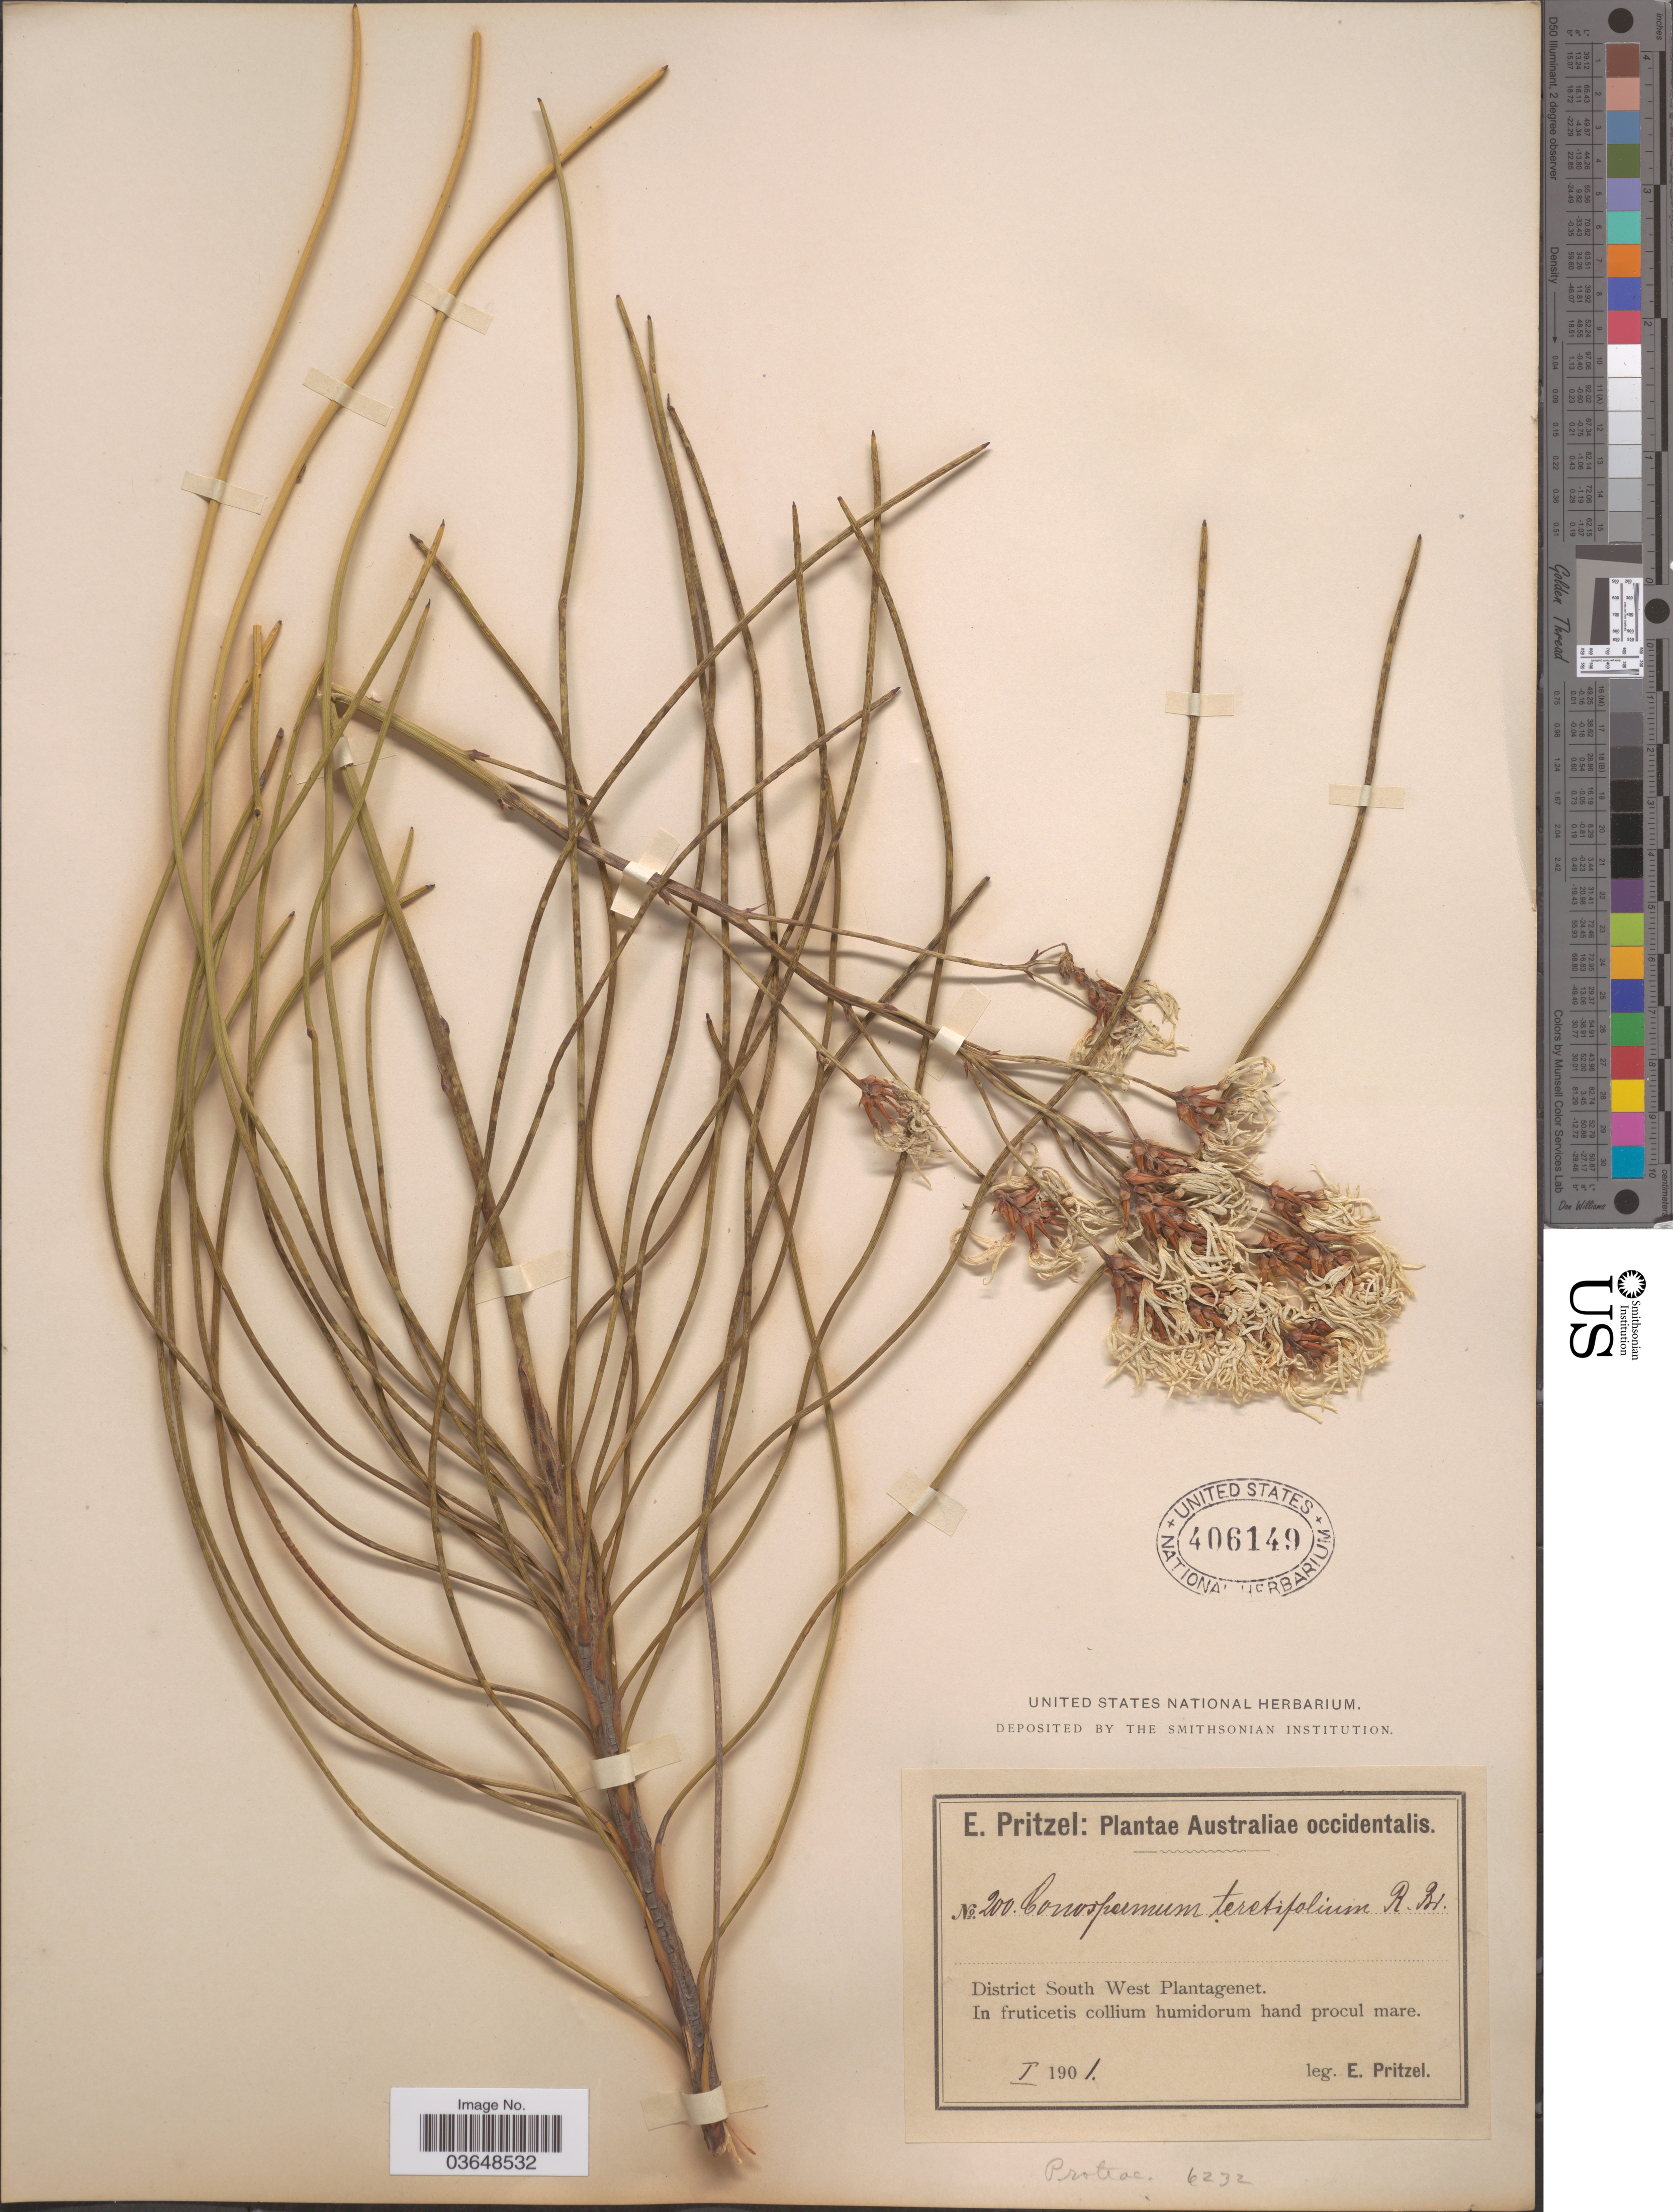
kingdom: Plantae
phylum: Tracheophyta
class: Magnoliopsida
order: Proteales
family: Proteaceae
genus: Conospermum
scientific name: Conospermum teretifolium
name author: R. Br.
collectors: E. G. Pritzel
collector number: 200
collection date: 1901-01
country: Australia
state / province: Western Australia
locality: Australiae occidentalis. District South West Plantagenet.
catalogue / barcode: US 406149